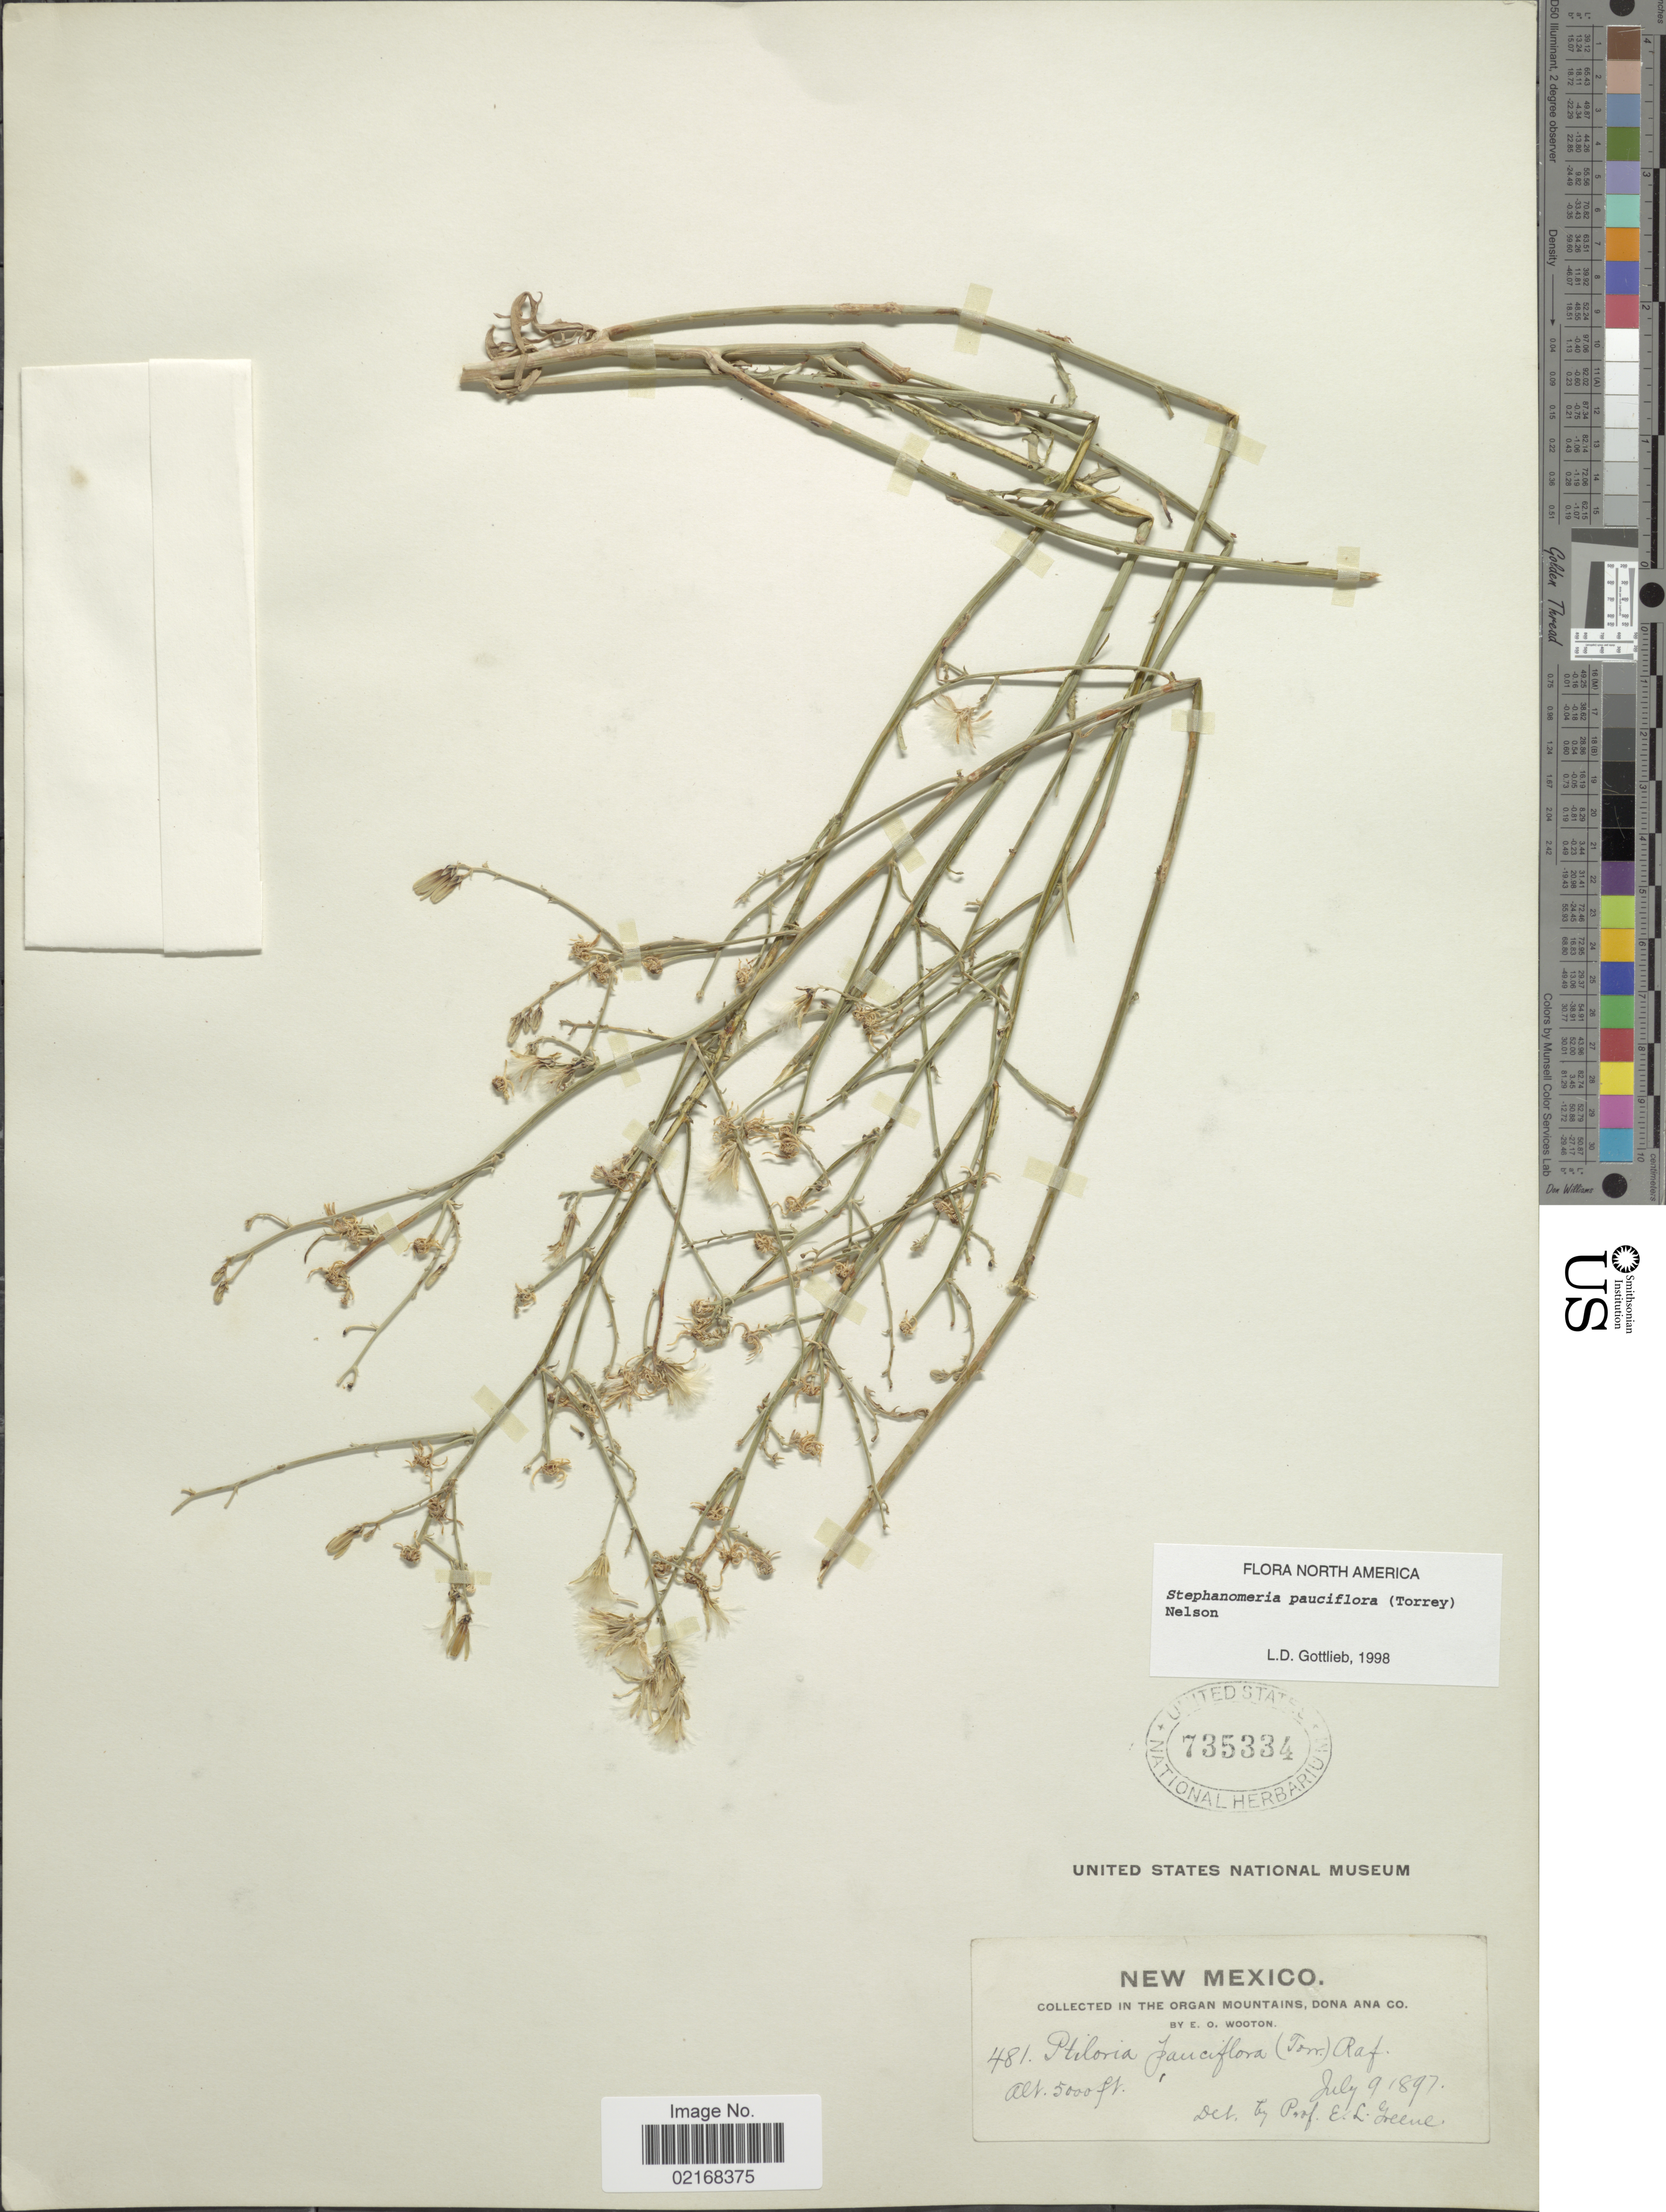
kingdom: Plantae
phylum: Tracheophyta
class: Magnoliopsida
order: Asterales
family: Asteraceae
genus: Stephanomeria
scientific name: Stephanomeria pauciflora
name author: (Torr.) A. Nelson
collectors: E. O. Wooton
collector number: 481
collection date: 1897-07-09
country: United States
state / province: New Mexico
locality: In the Organ Mountains, Dona Ana Co.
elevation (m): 1524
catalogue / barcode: US 735334